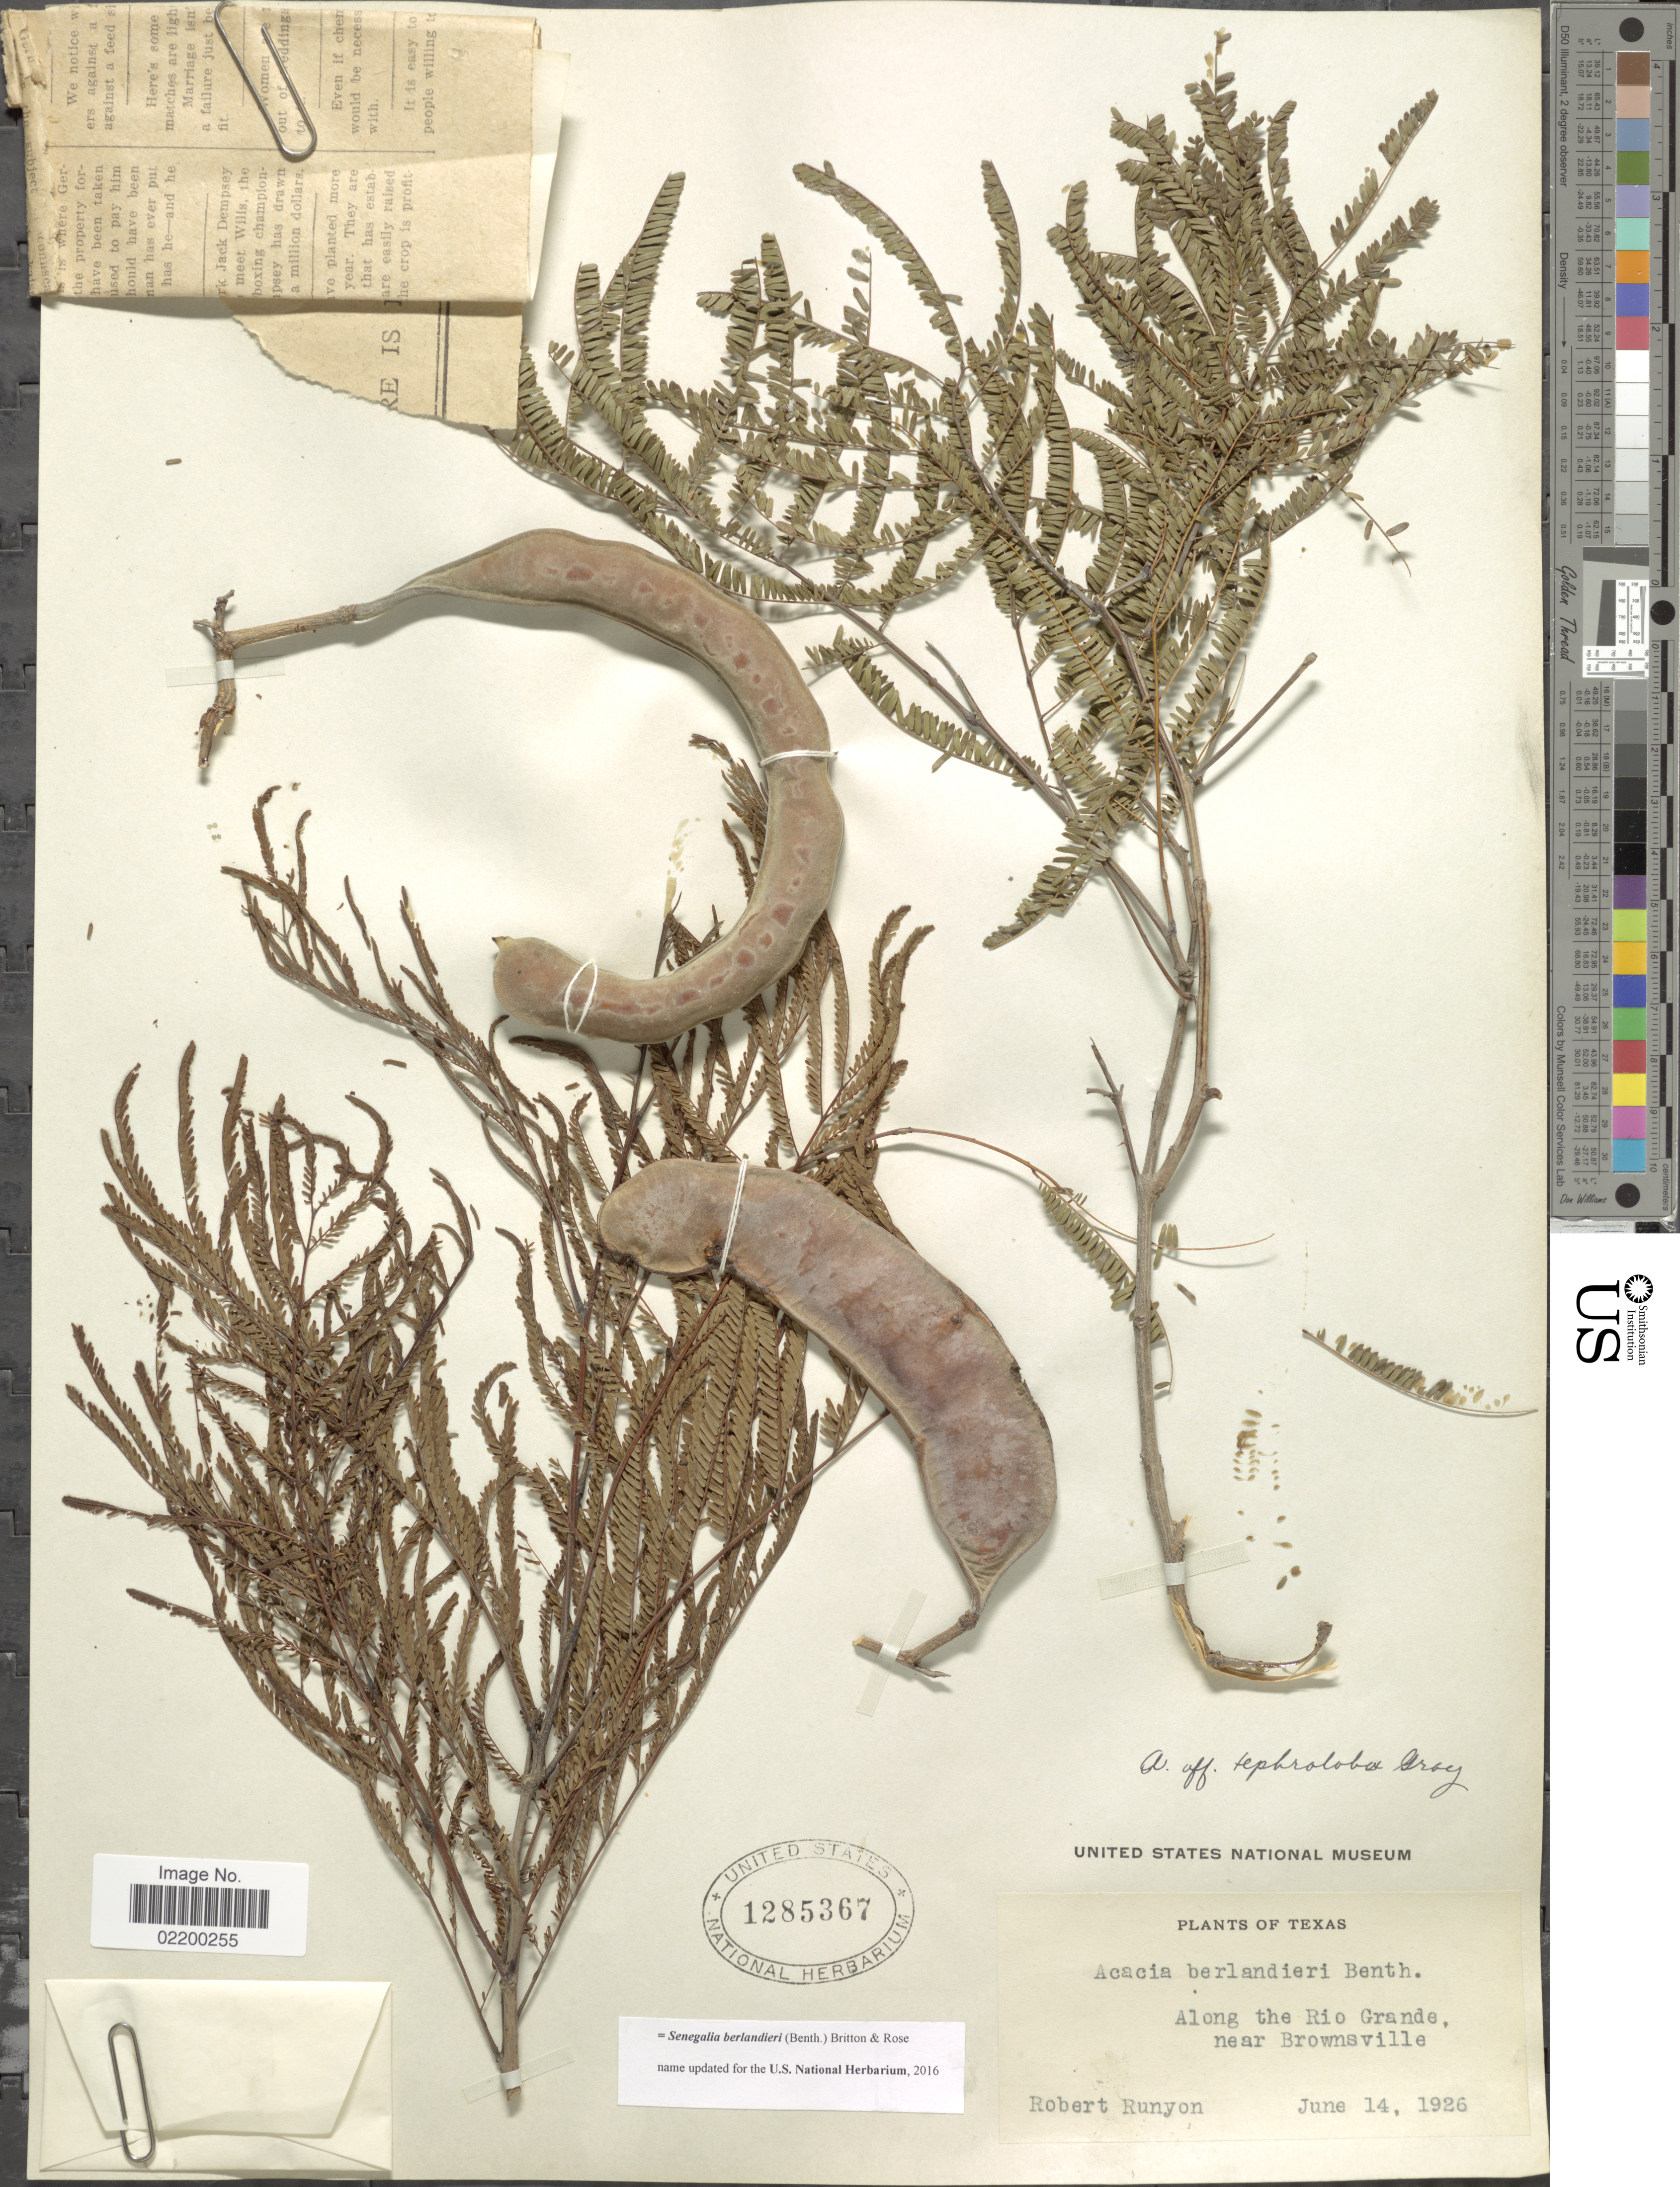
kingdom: Plantae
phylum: Tracheophyta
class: Magnoliopsida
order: Fabales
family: Fabaceae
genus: Senegalia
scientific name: Senegalia berlandieri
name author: (Benth.) Britton & Rose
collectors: R. Runyon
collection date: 1926-06-14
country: United States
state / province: Texas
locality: Along the Rio Grande, near Brownsville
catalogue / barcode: US 1285367